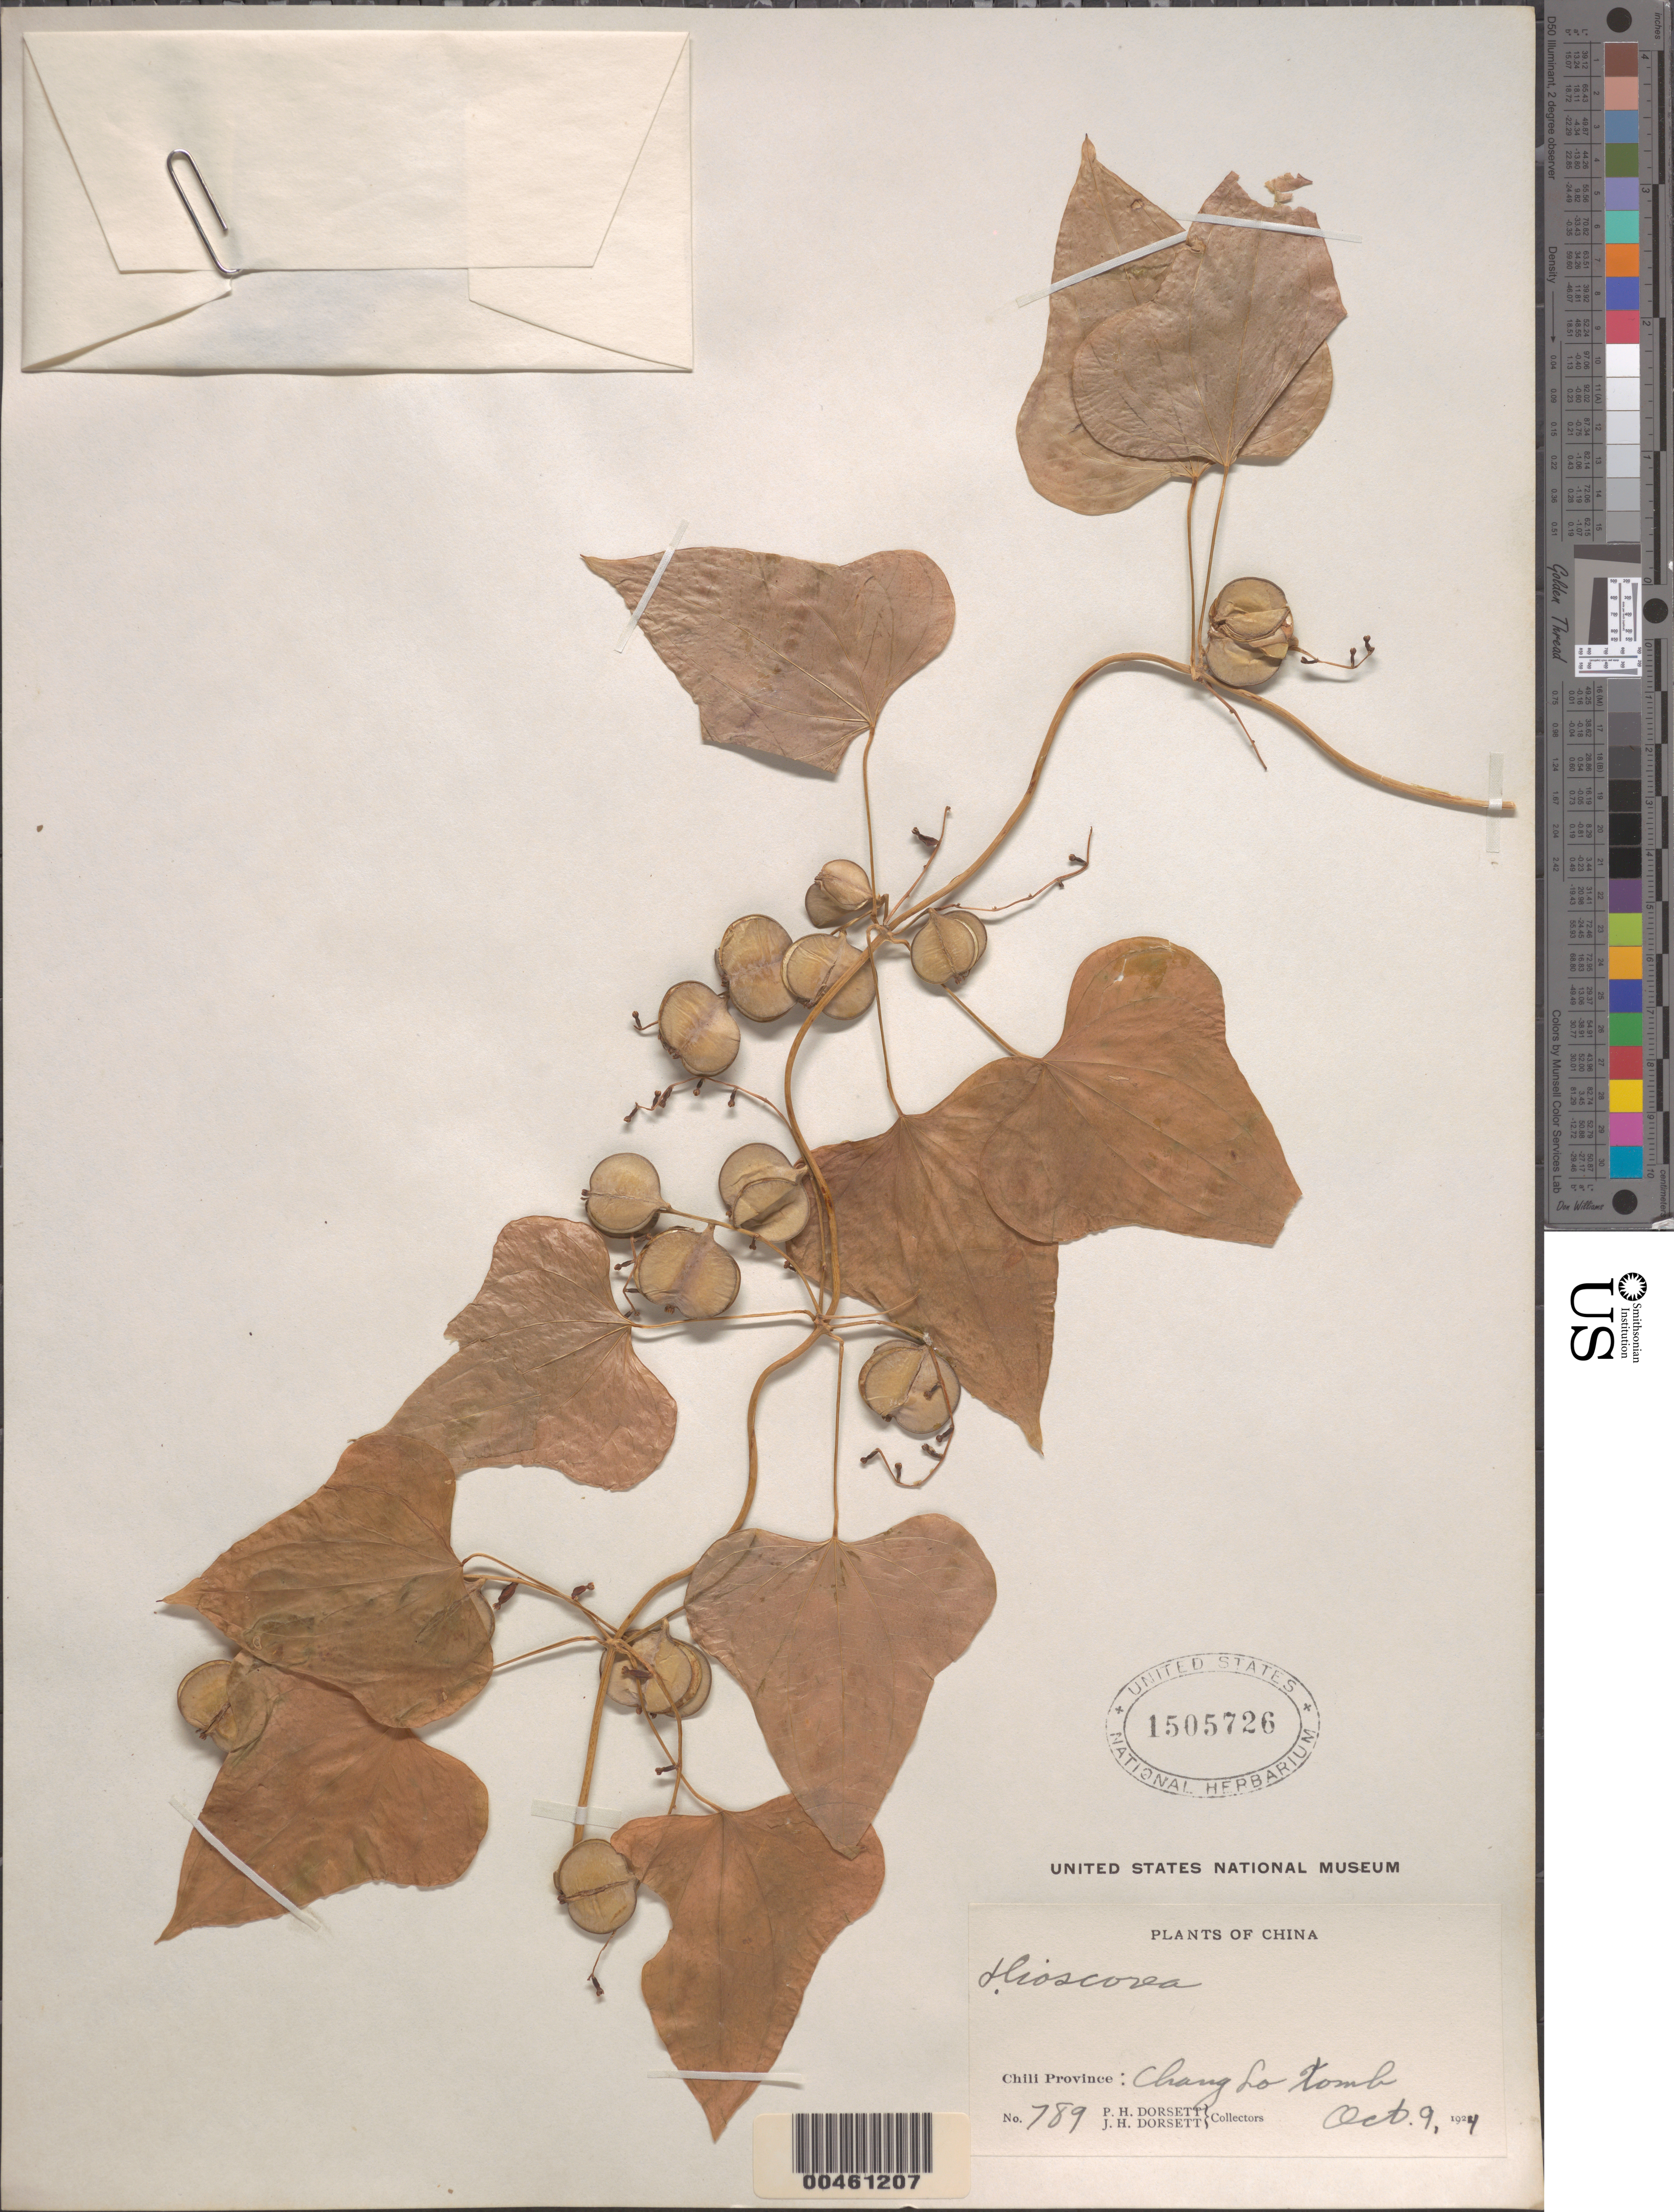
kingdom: Plantae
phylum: Tracheophyta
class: Liliopsida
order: Dioscoreales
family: Dioscoreaceae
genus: Dioscorea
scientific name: Dioscorea sp.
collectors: P. H. Dorsett & J. Dorsett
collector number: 789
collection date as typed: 09 Oct 1924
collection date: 1924-10-09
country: China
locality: Chang Lo Xomh; Chihli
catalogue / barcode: US 1505726